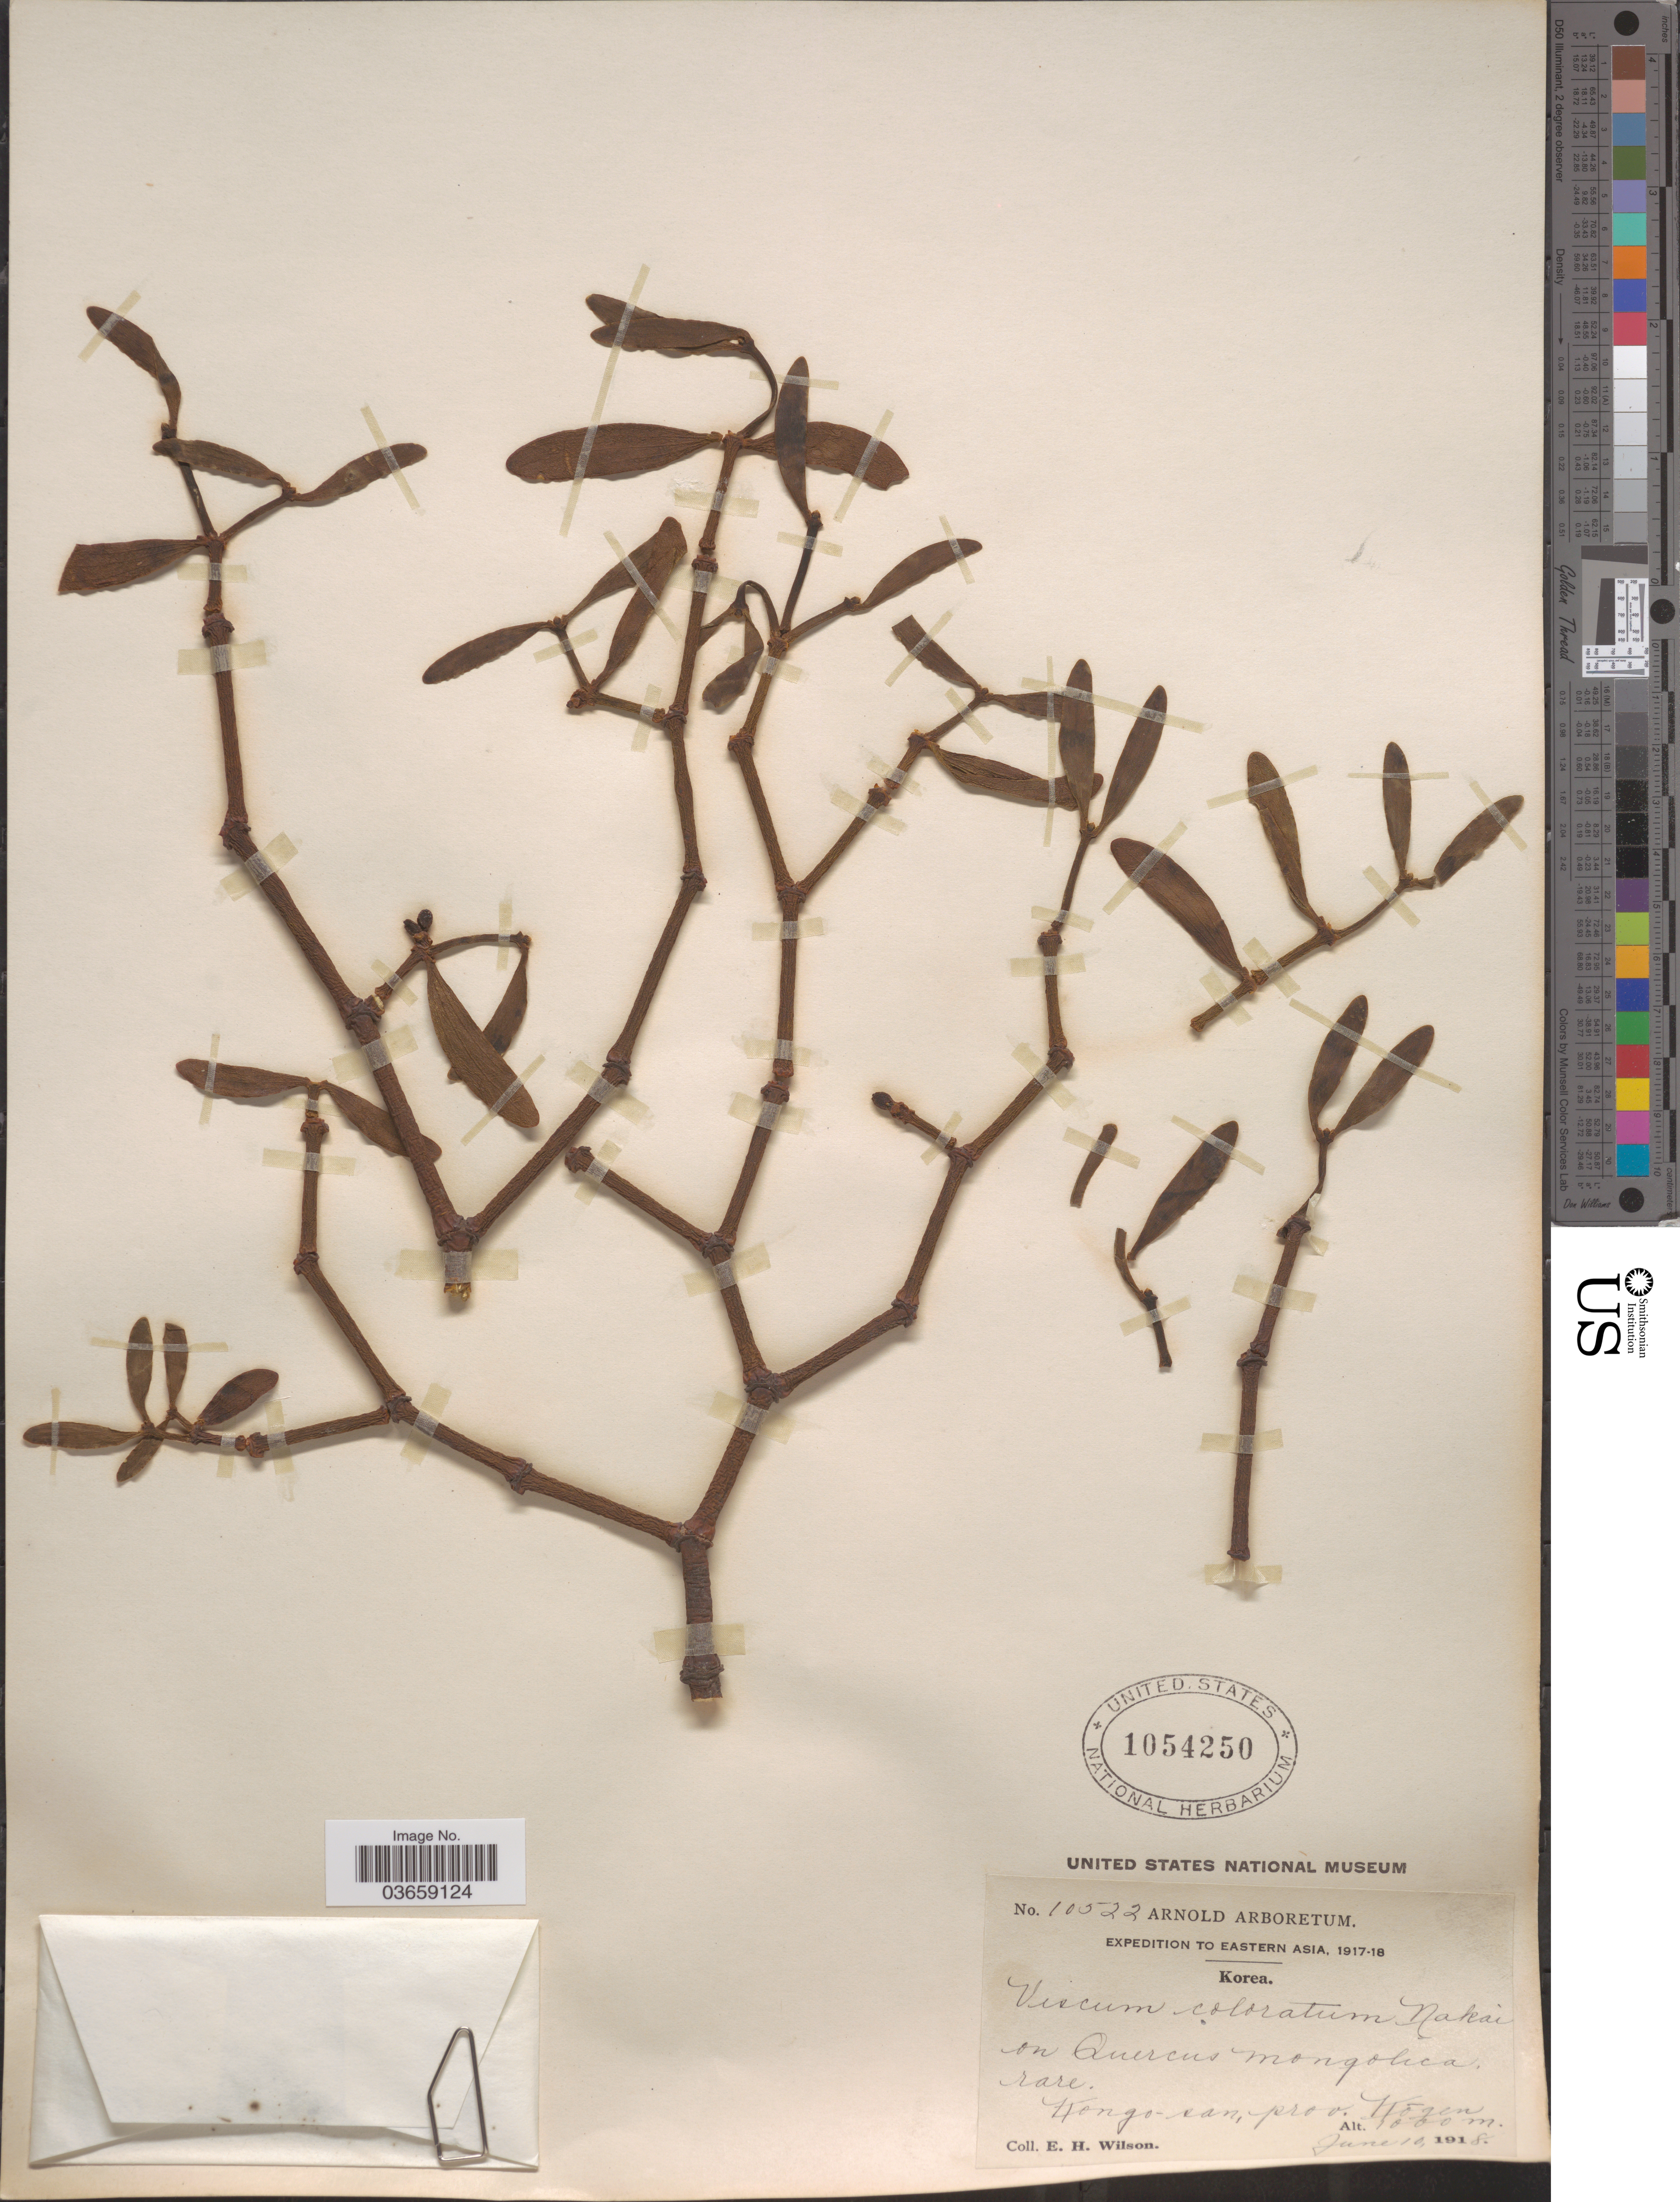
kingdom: Plantae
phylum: Tracheophyta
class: Magnoliopsida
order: Santalales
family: Viscaceae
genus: Viscum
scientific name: Viscum coloratum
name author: (Kom.) Nakai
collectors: E. Wilson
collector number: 10522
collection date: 1918-06-10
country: North Korea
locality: Eastern Asia. Korea. Kongo-san, Prov. Kōgen.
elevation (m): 1000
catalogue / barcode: US 1054250